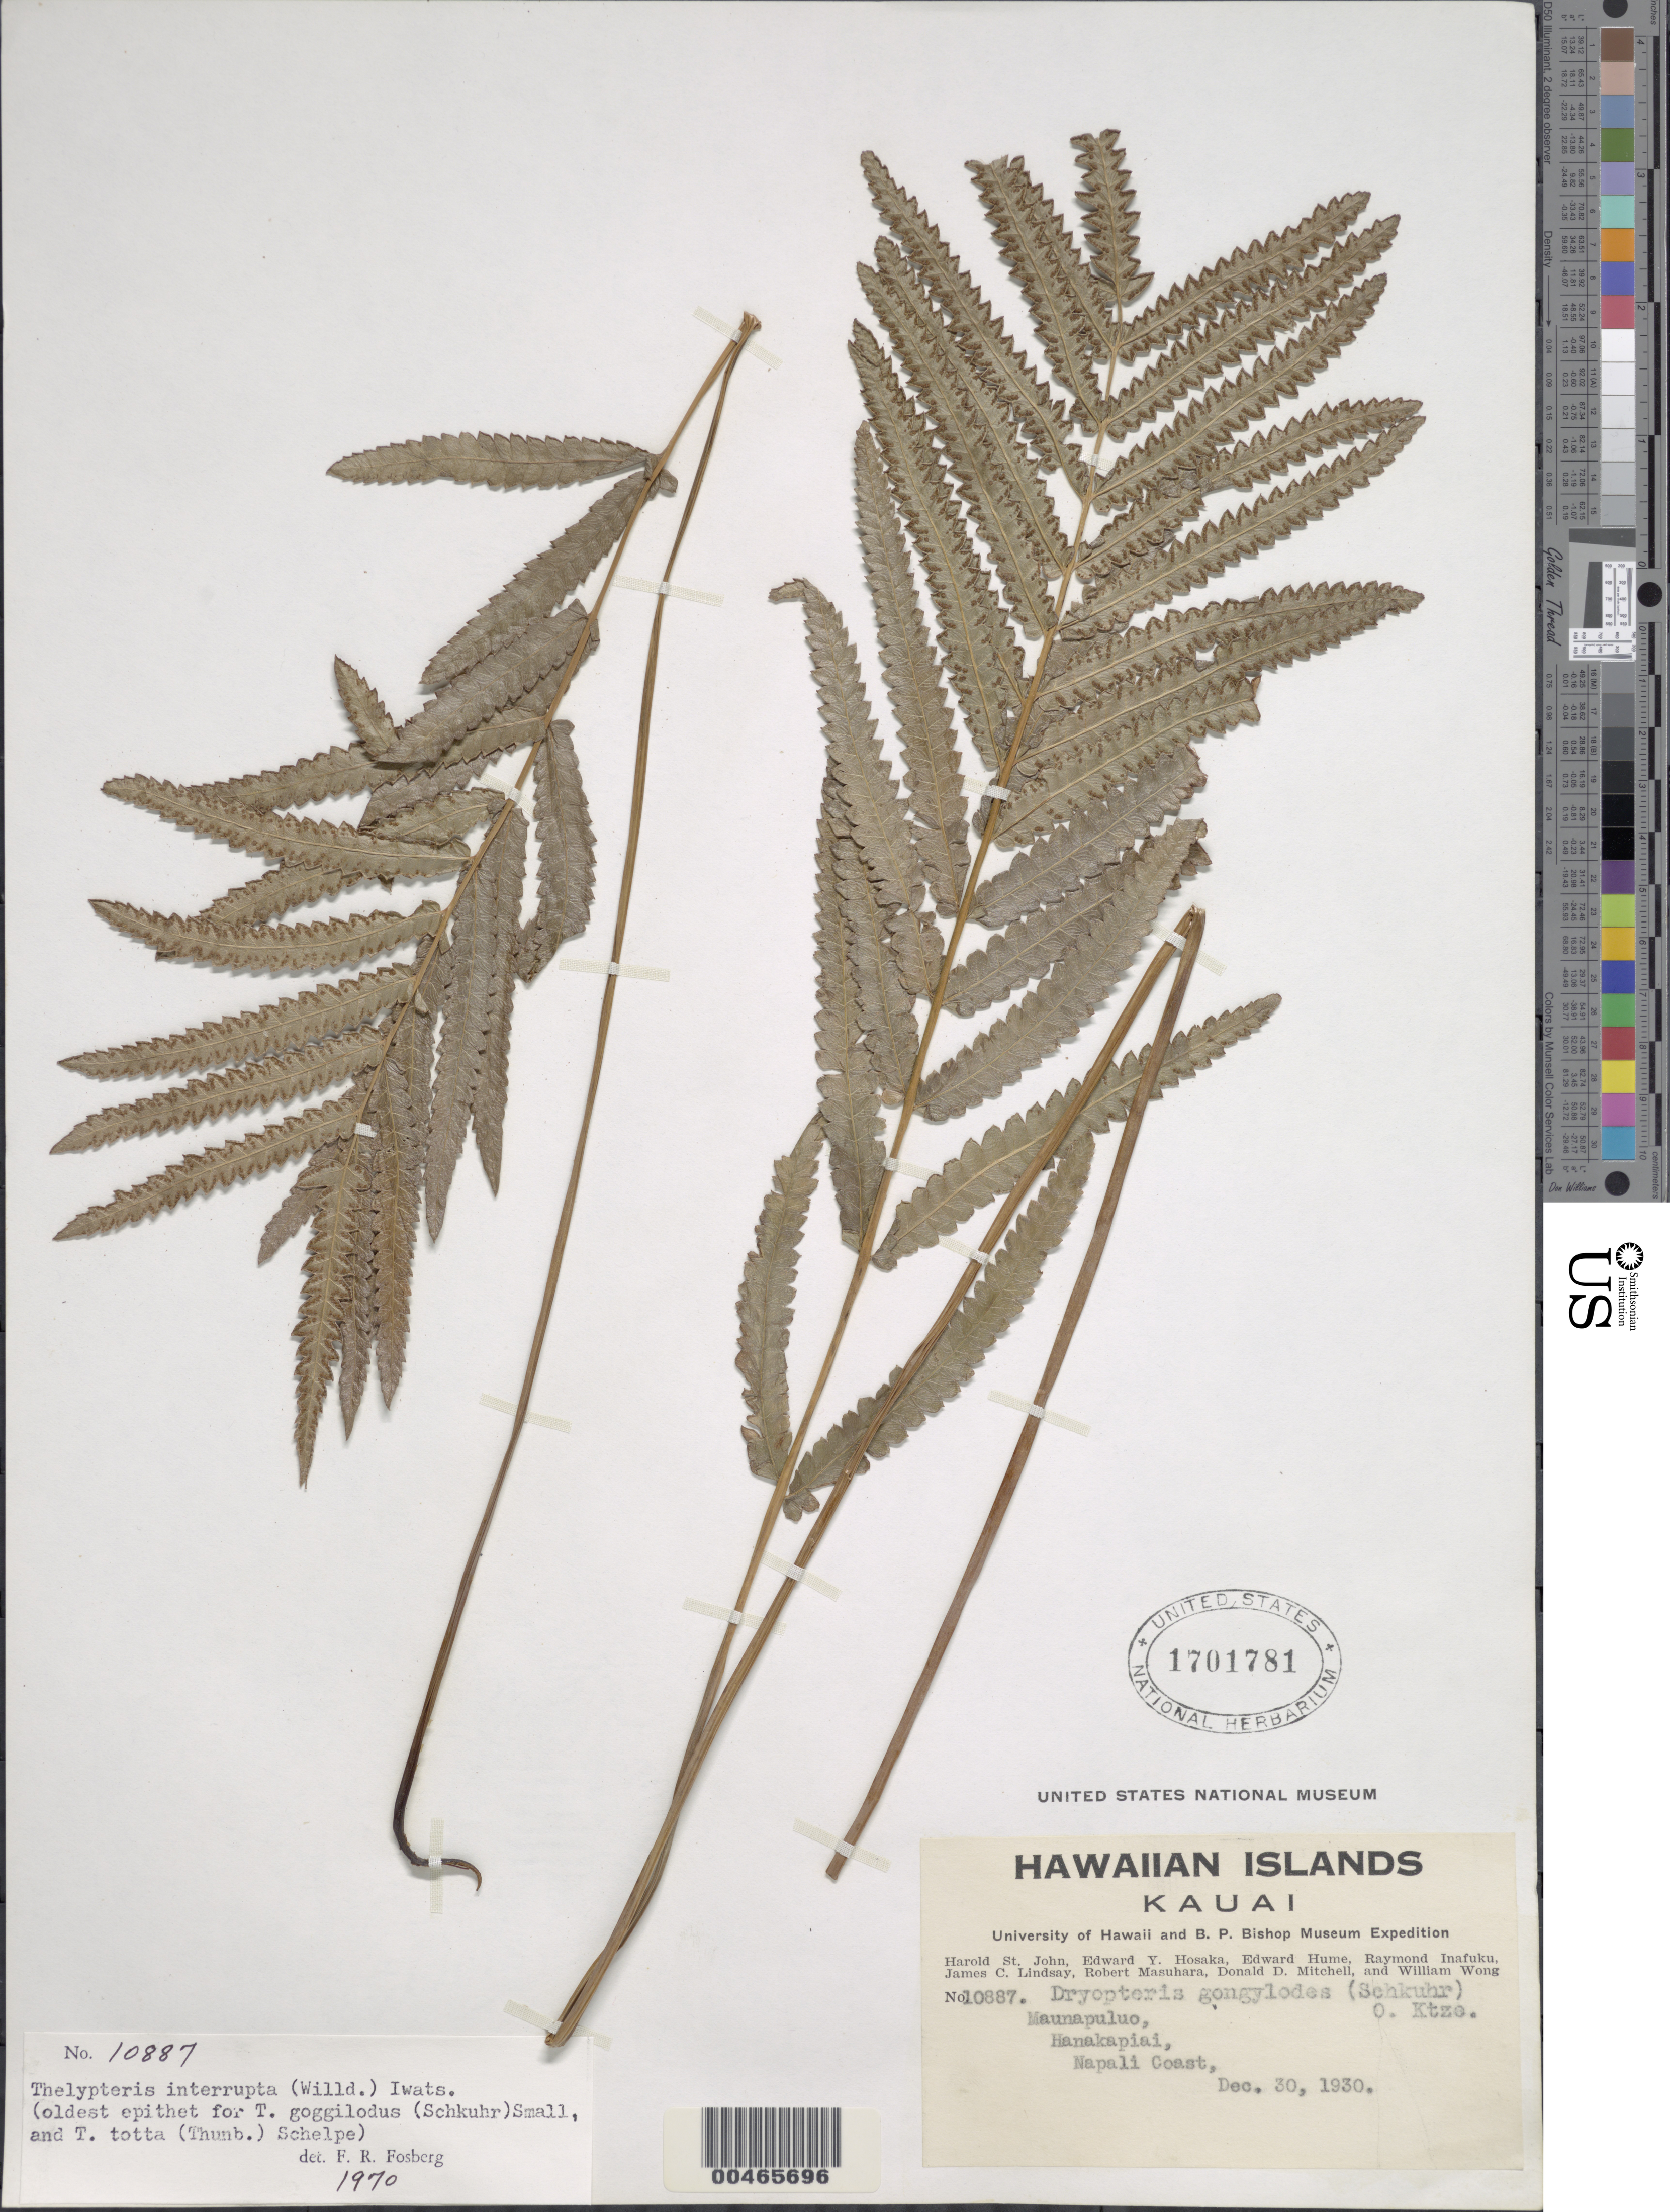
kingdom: Plantae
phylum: Tracheophyta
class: Polypodiopsida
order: Polypodiales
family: Thelypteridaceae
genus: Cyclosorus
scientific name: Cyclosorus interruptus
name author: (Willd.) H. Itô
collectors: H. St. John, E. Y. Hosaka, E. Hume, R. Inafuku & E. Lindsay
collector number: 10687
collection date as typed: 30 Dec 1930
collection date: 1930-12-30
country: United States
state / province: Hawaii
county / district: Kauai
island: Kaua'i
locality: Maunapuluo, Hanakapiai, Napali Coast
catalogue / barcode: US 1701781